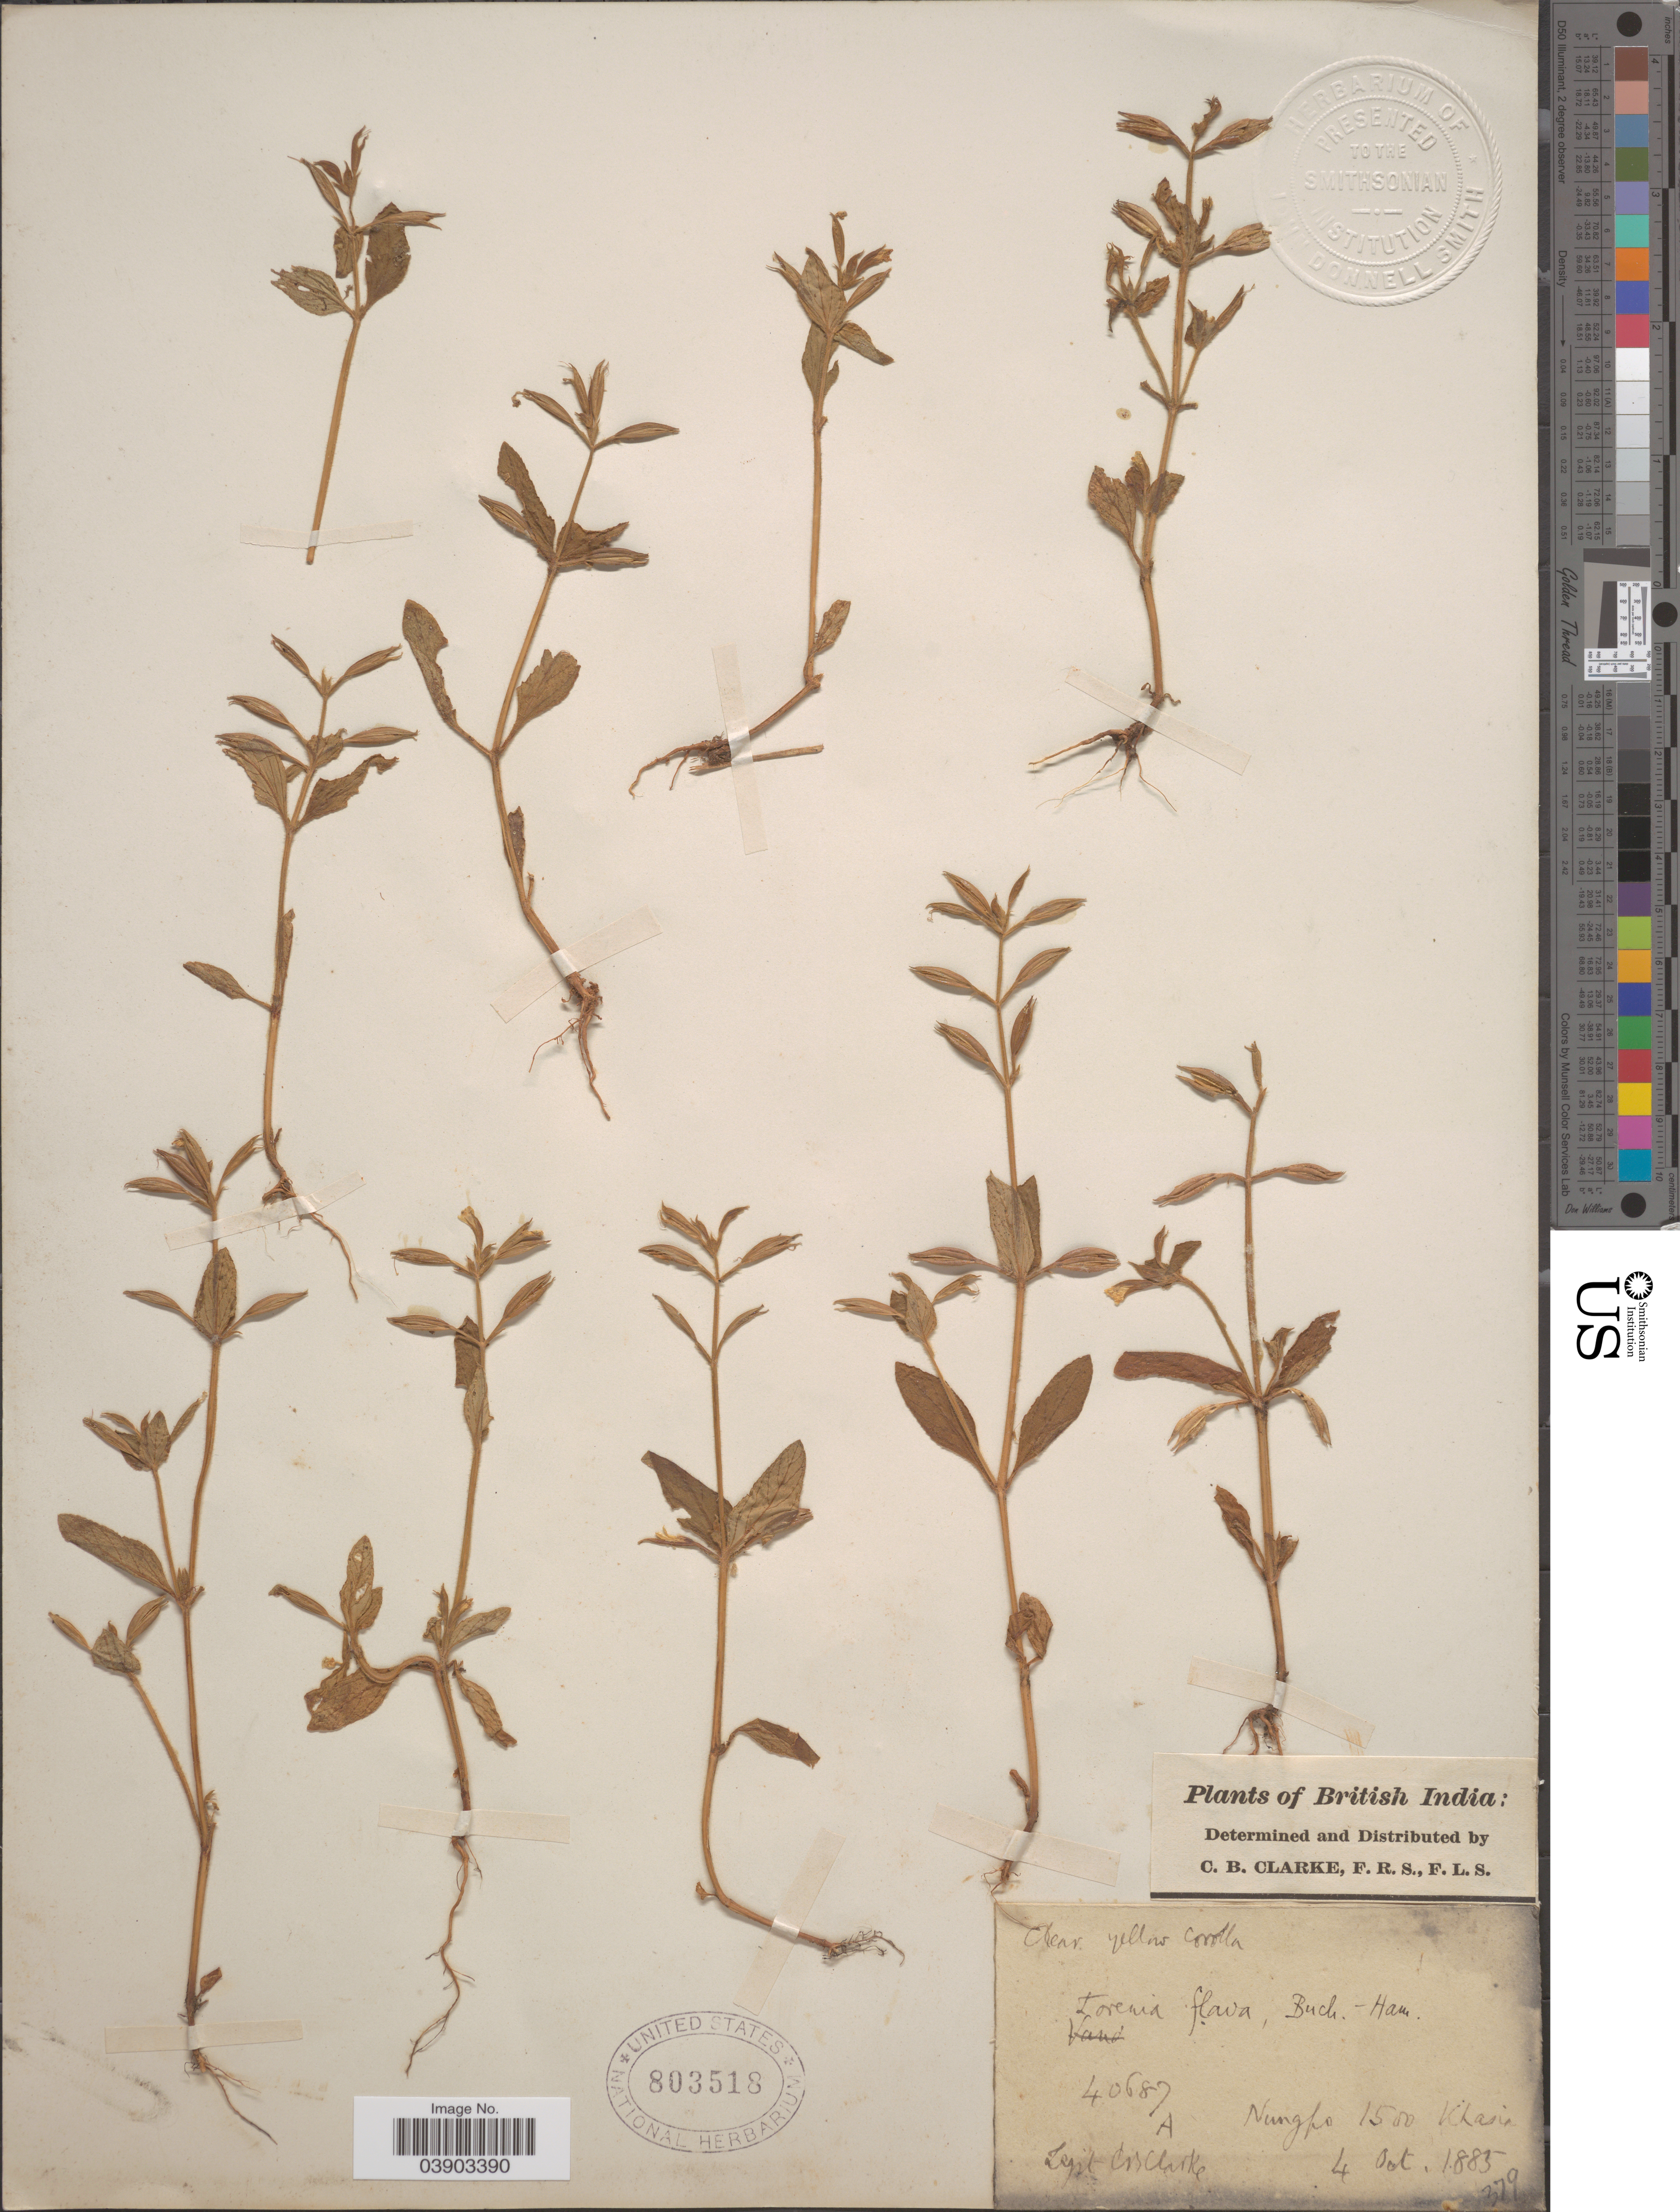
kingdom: Plantae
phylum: Tracheophyta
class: Magnoliopsida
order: Lamiales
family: Linderniaceae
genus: Torenia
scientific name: Torenia flava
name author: Ham.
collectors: C. B. Clarke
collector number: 40687A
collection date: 1883-10-04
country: India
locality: British India. Nungba Khasia.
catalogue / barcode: US 803518